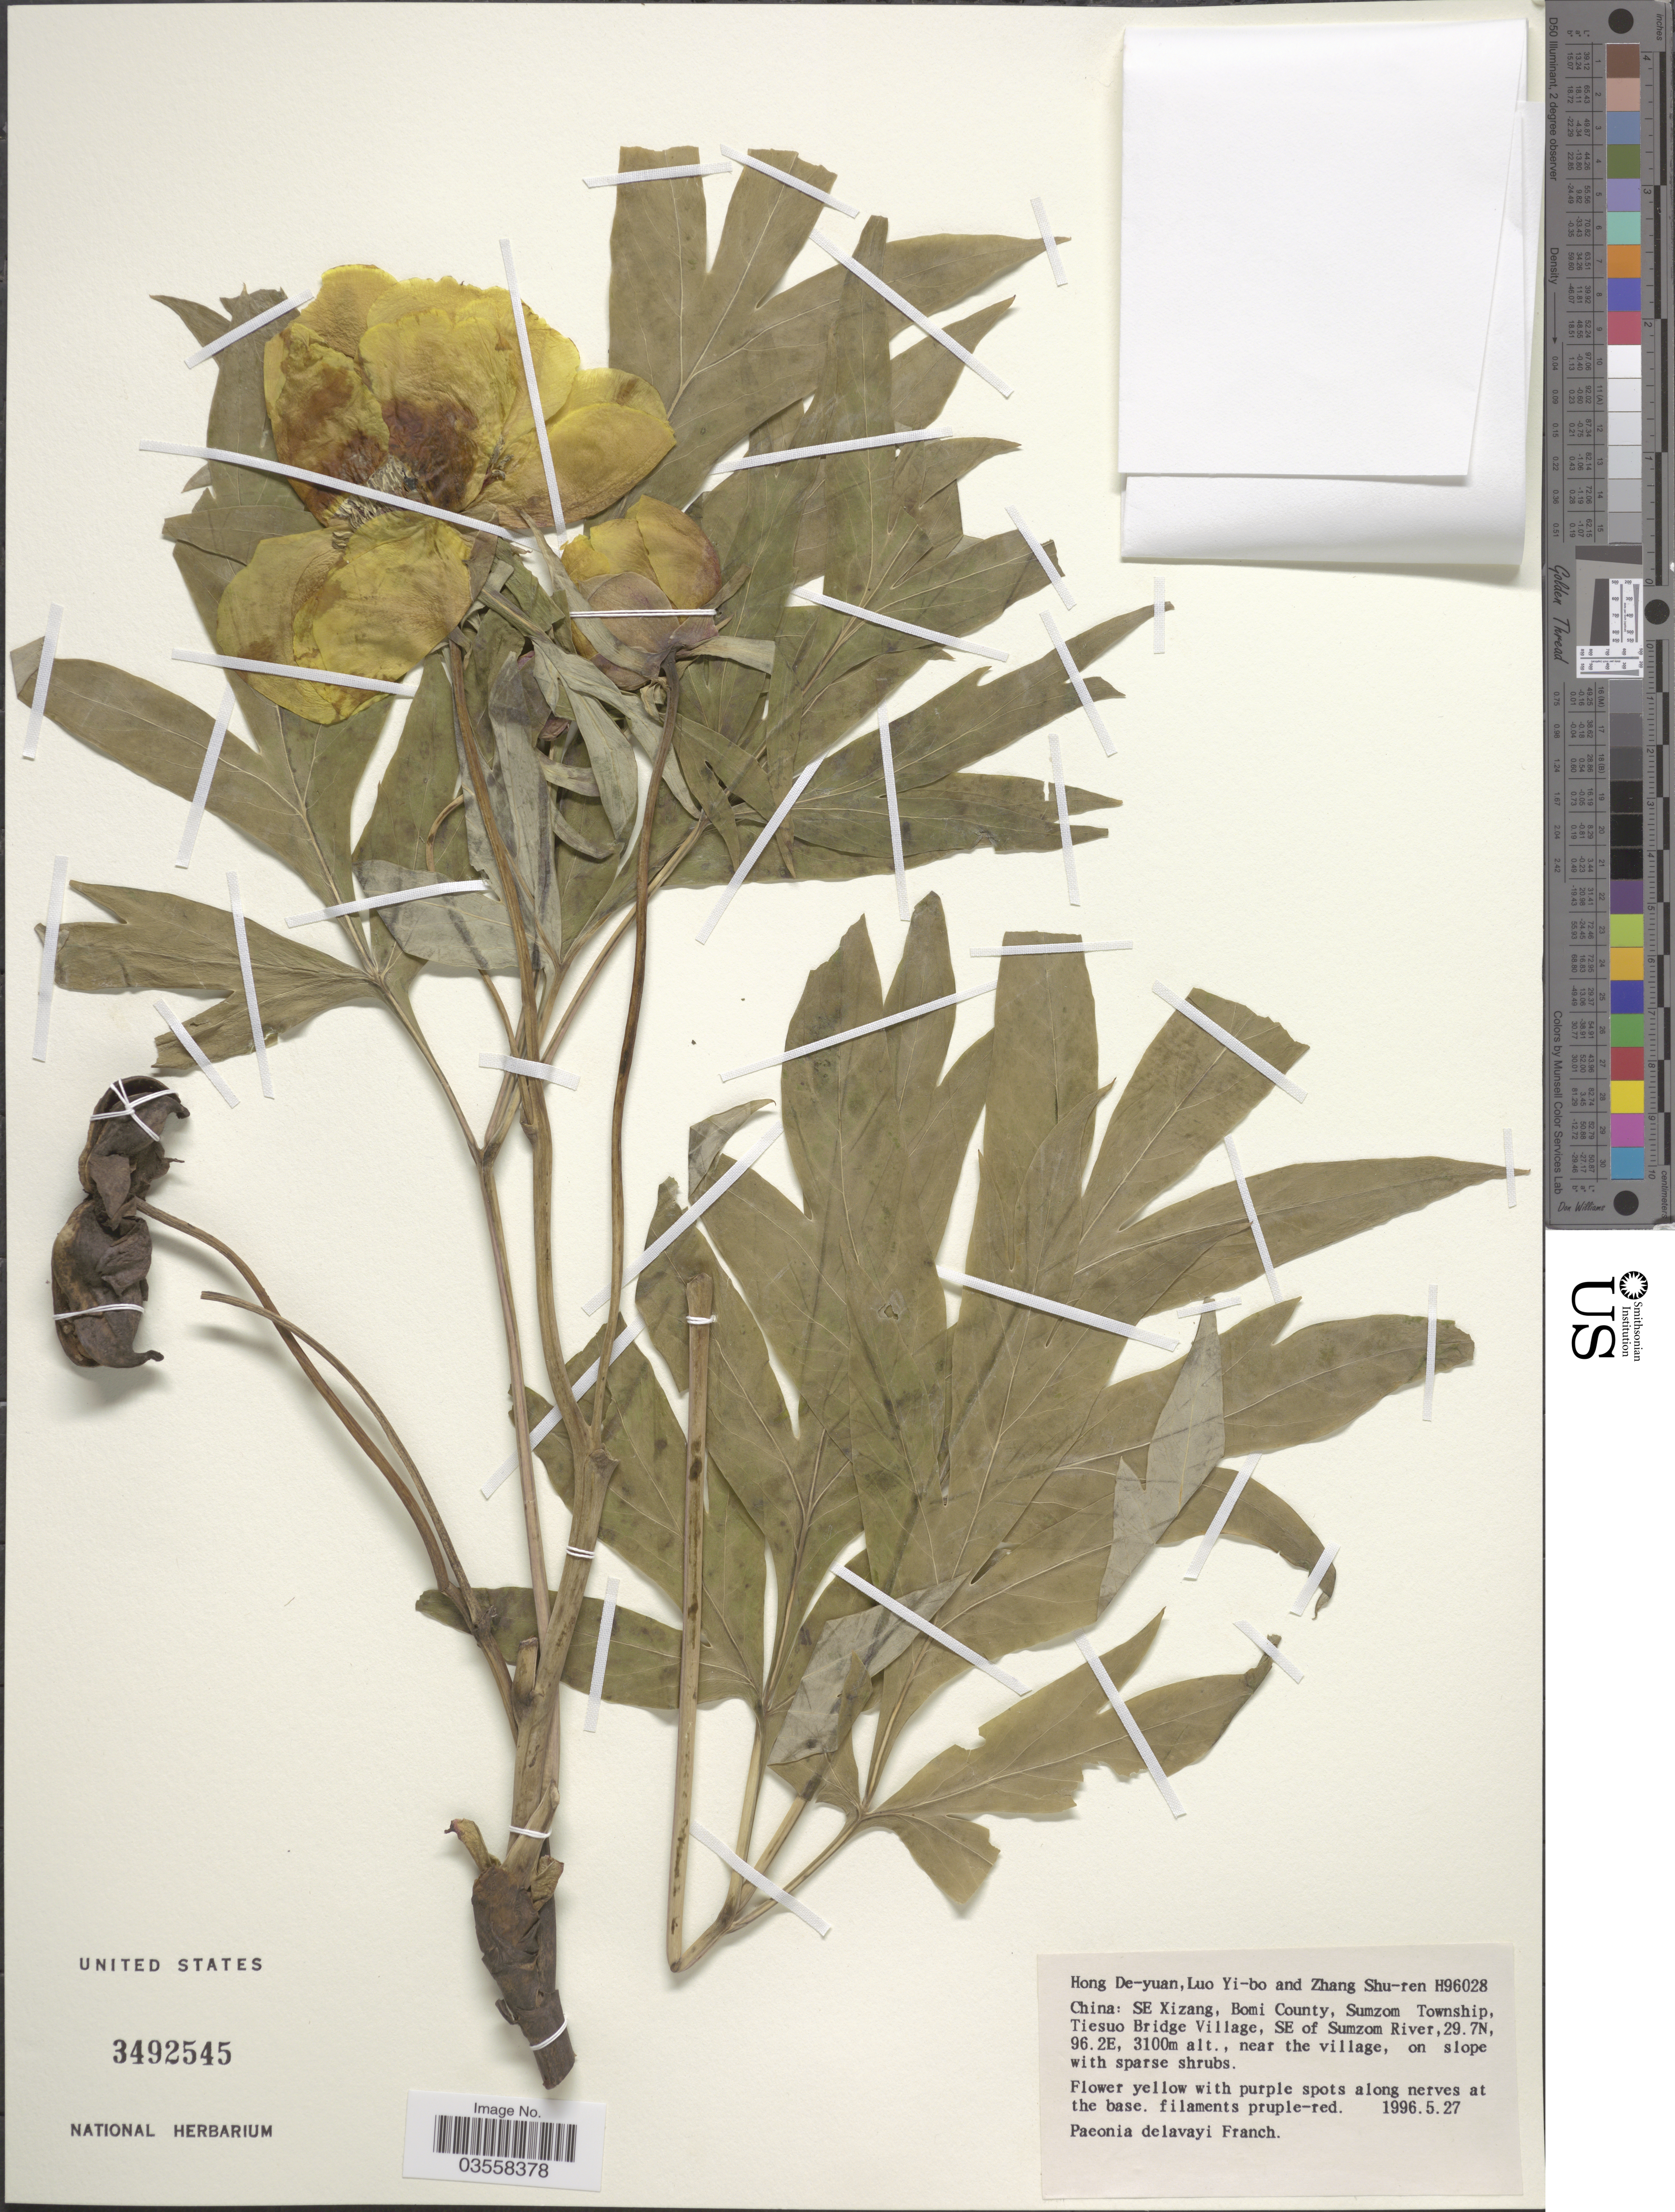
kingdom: Plantae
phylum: Tracheophyta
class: Magnoliopsida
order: Saxifragales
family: Paeoniaceae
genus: Paeonia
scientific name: Paeonia delavayi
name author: Franch.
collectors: D.-Y. Hong, Y. Luo & S. R. Zhang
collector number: H96028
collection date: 1996-05-27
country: China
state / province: Xizang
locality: SE Xizang, Bomi County, Sumzom Township, Tiesuo Bridge Village, SE of Sumzom River, near the village.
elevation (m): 3100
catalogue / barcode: US 3492545